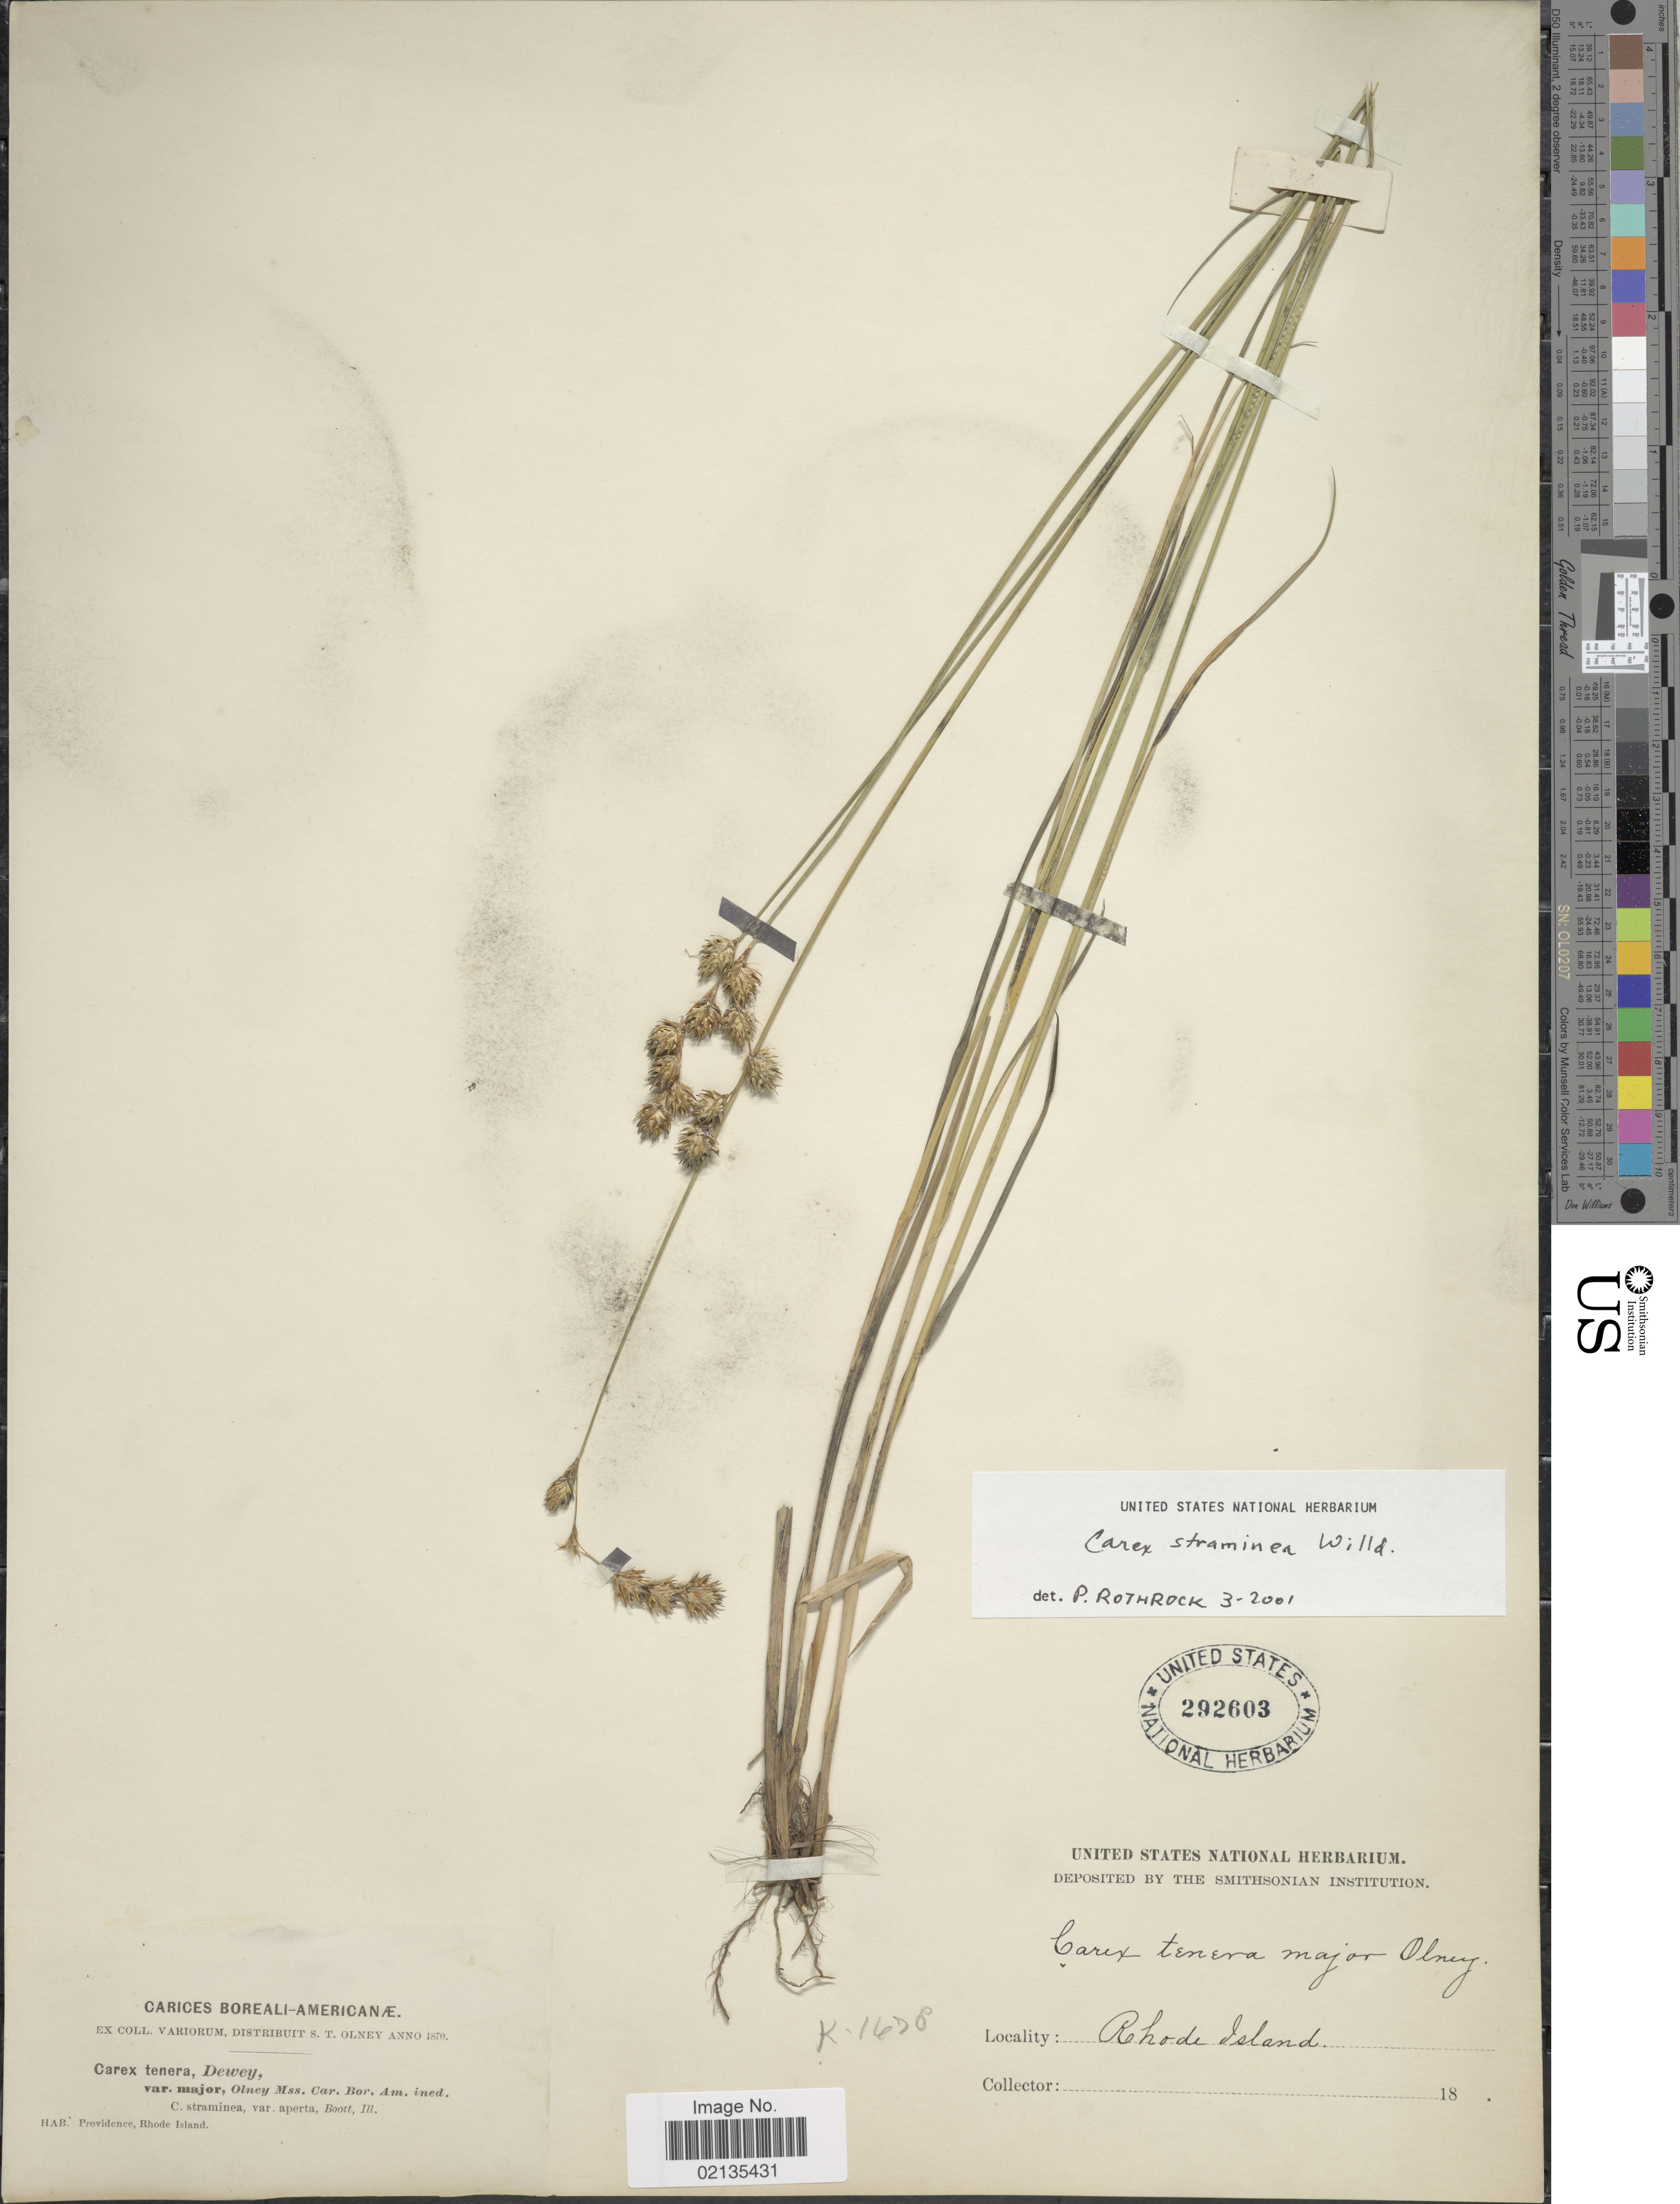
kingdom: Plantae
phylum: Tracheophyta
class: Liliopsida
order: Poales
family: Cyperaceae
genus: Carex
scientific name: Carex straminea Willd ex Schkuhr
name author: Willd. ex Schkuhr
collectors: S. Olney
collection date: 1870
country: United States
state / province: Rhode Island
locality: Carces Boreali-Americanae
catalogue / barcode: US 292603